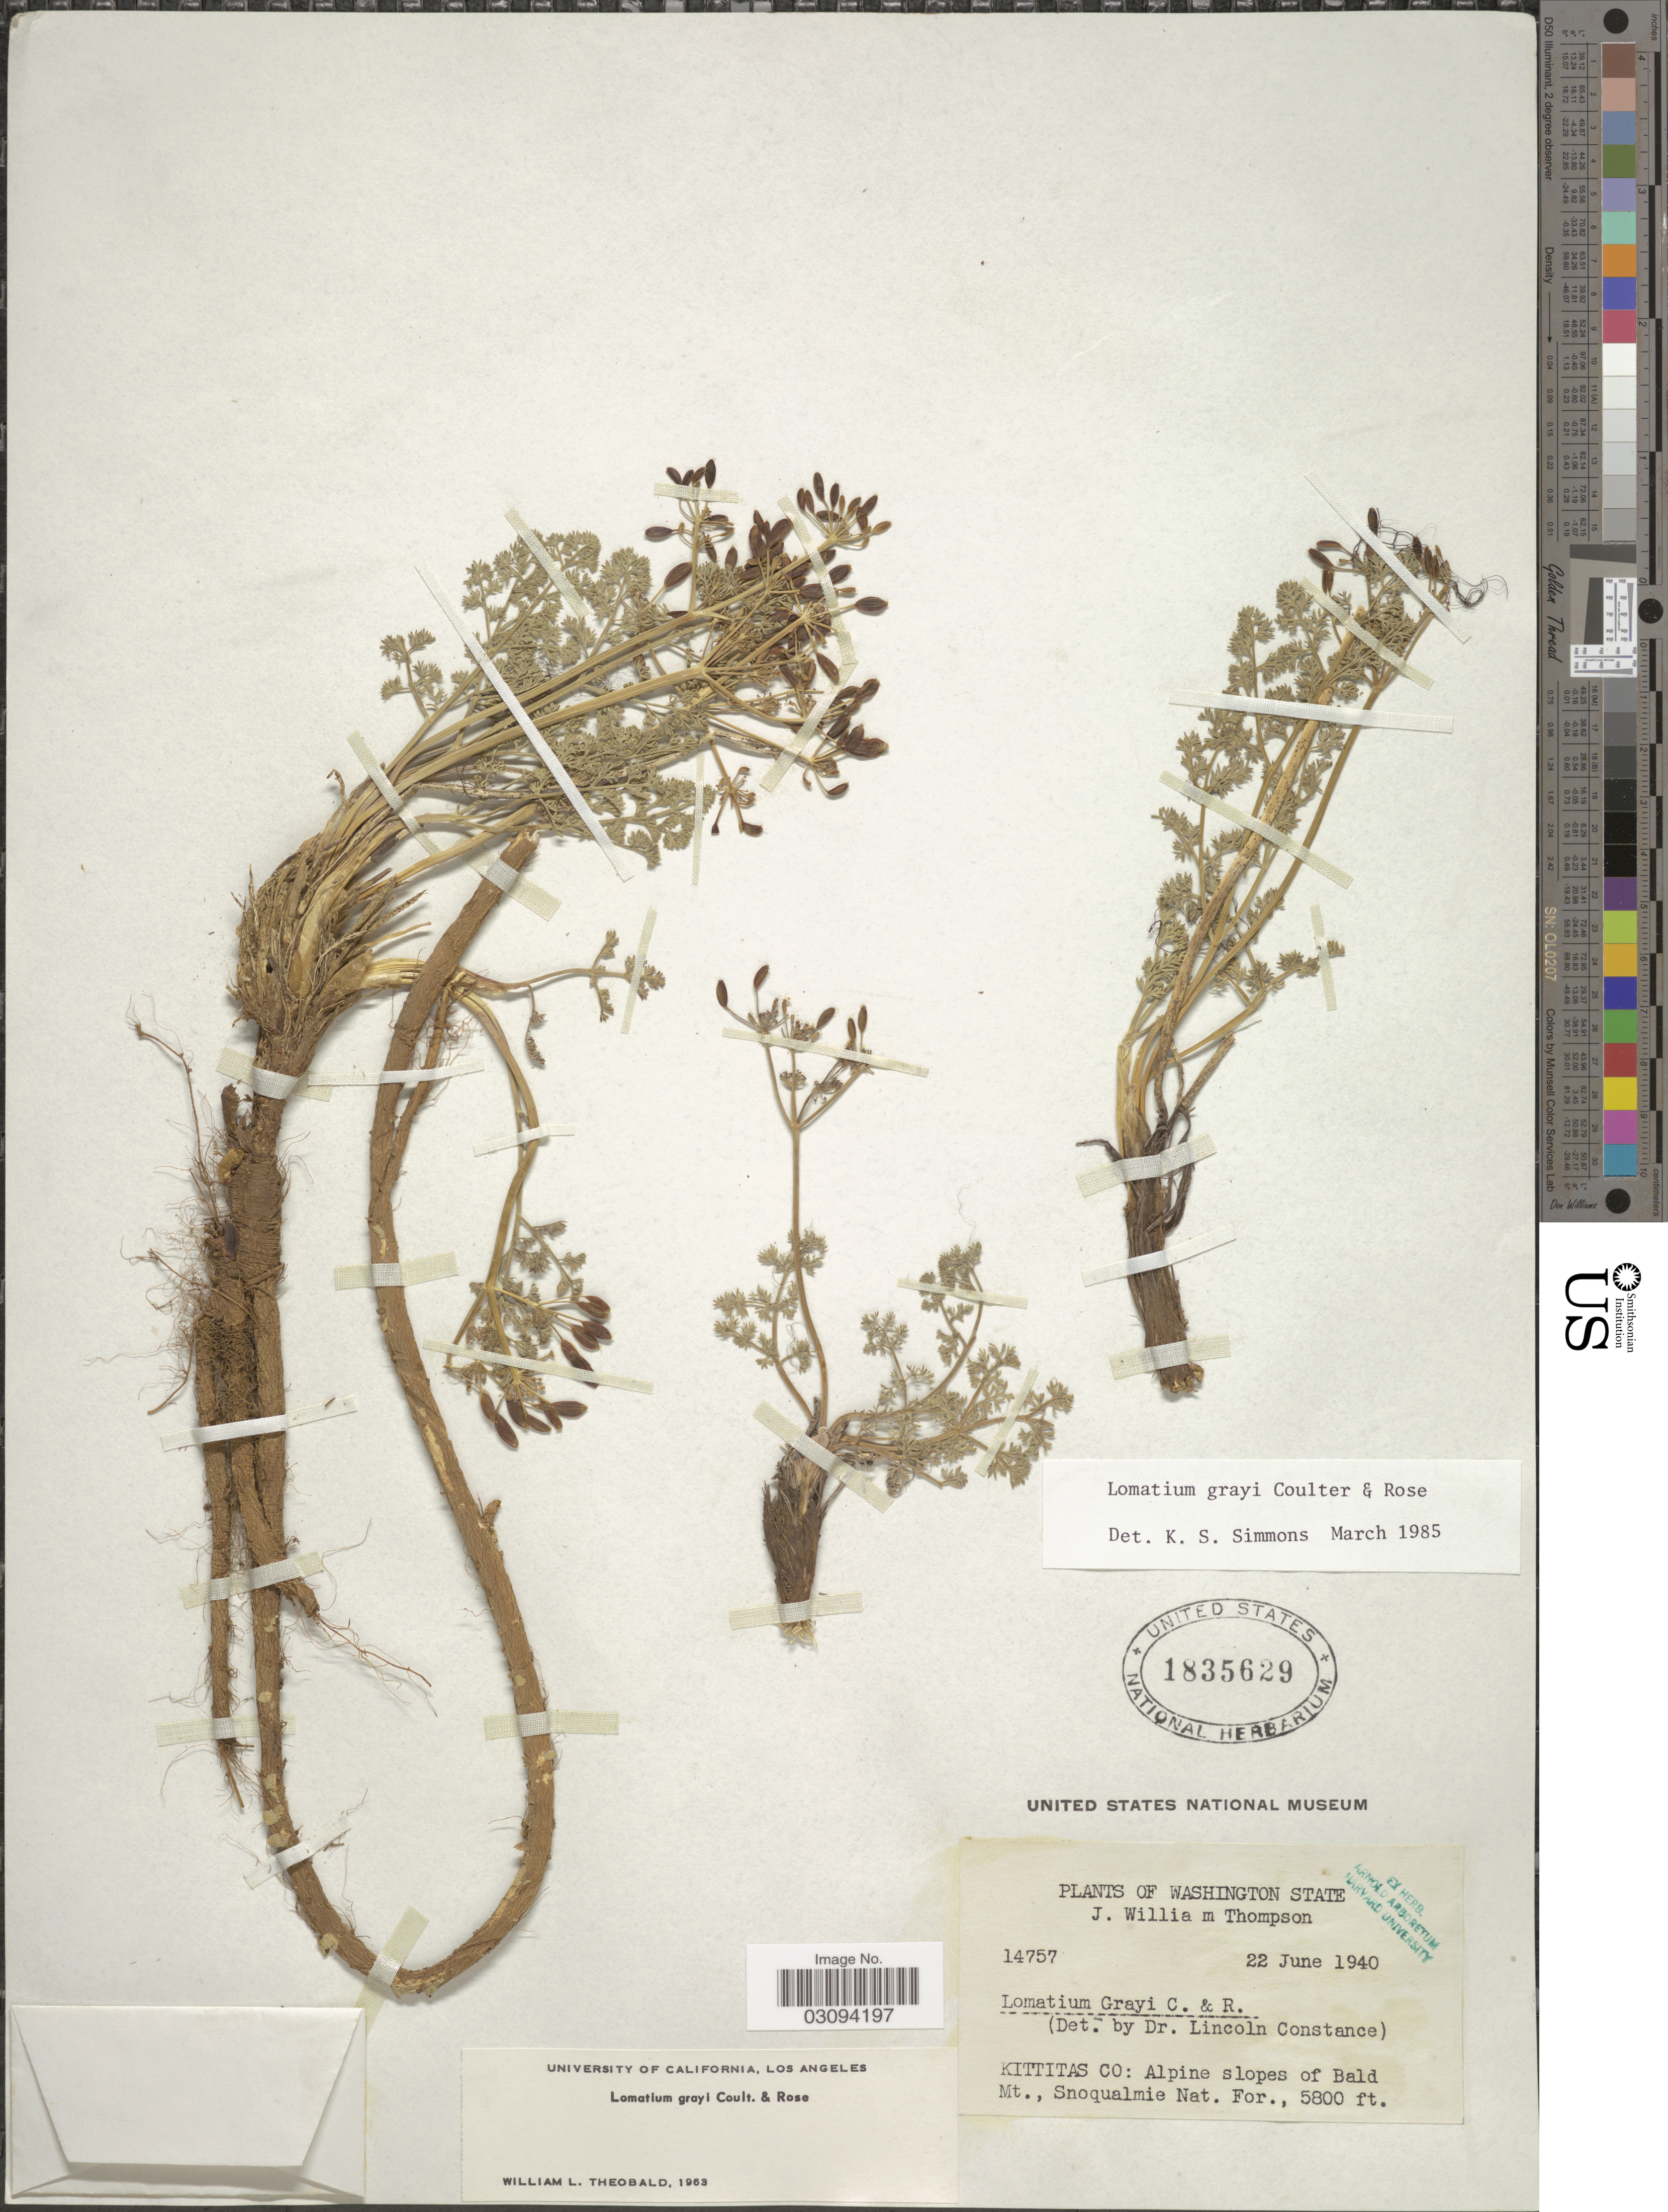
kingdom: Plantae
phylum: Tracheophyta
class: Magnoliopsida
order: Apiales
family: Apiaceae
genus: Lomatium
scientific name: Lomatium grayi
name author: (J.M. Coult. & Rose) J.M. Coult. & Rose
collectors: J. W. Thompson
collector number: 14757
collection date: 1940-06-22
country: United States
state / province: Washington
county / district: Kittitas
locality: Kittitas Co: Alpine slopes of Bald Mt., Snoqualmie Nat. For.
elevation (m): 1768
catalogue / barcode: US 1835629